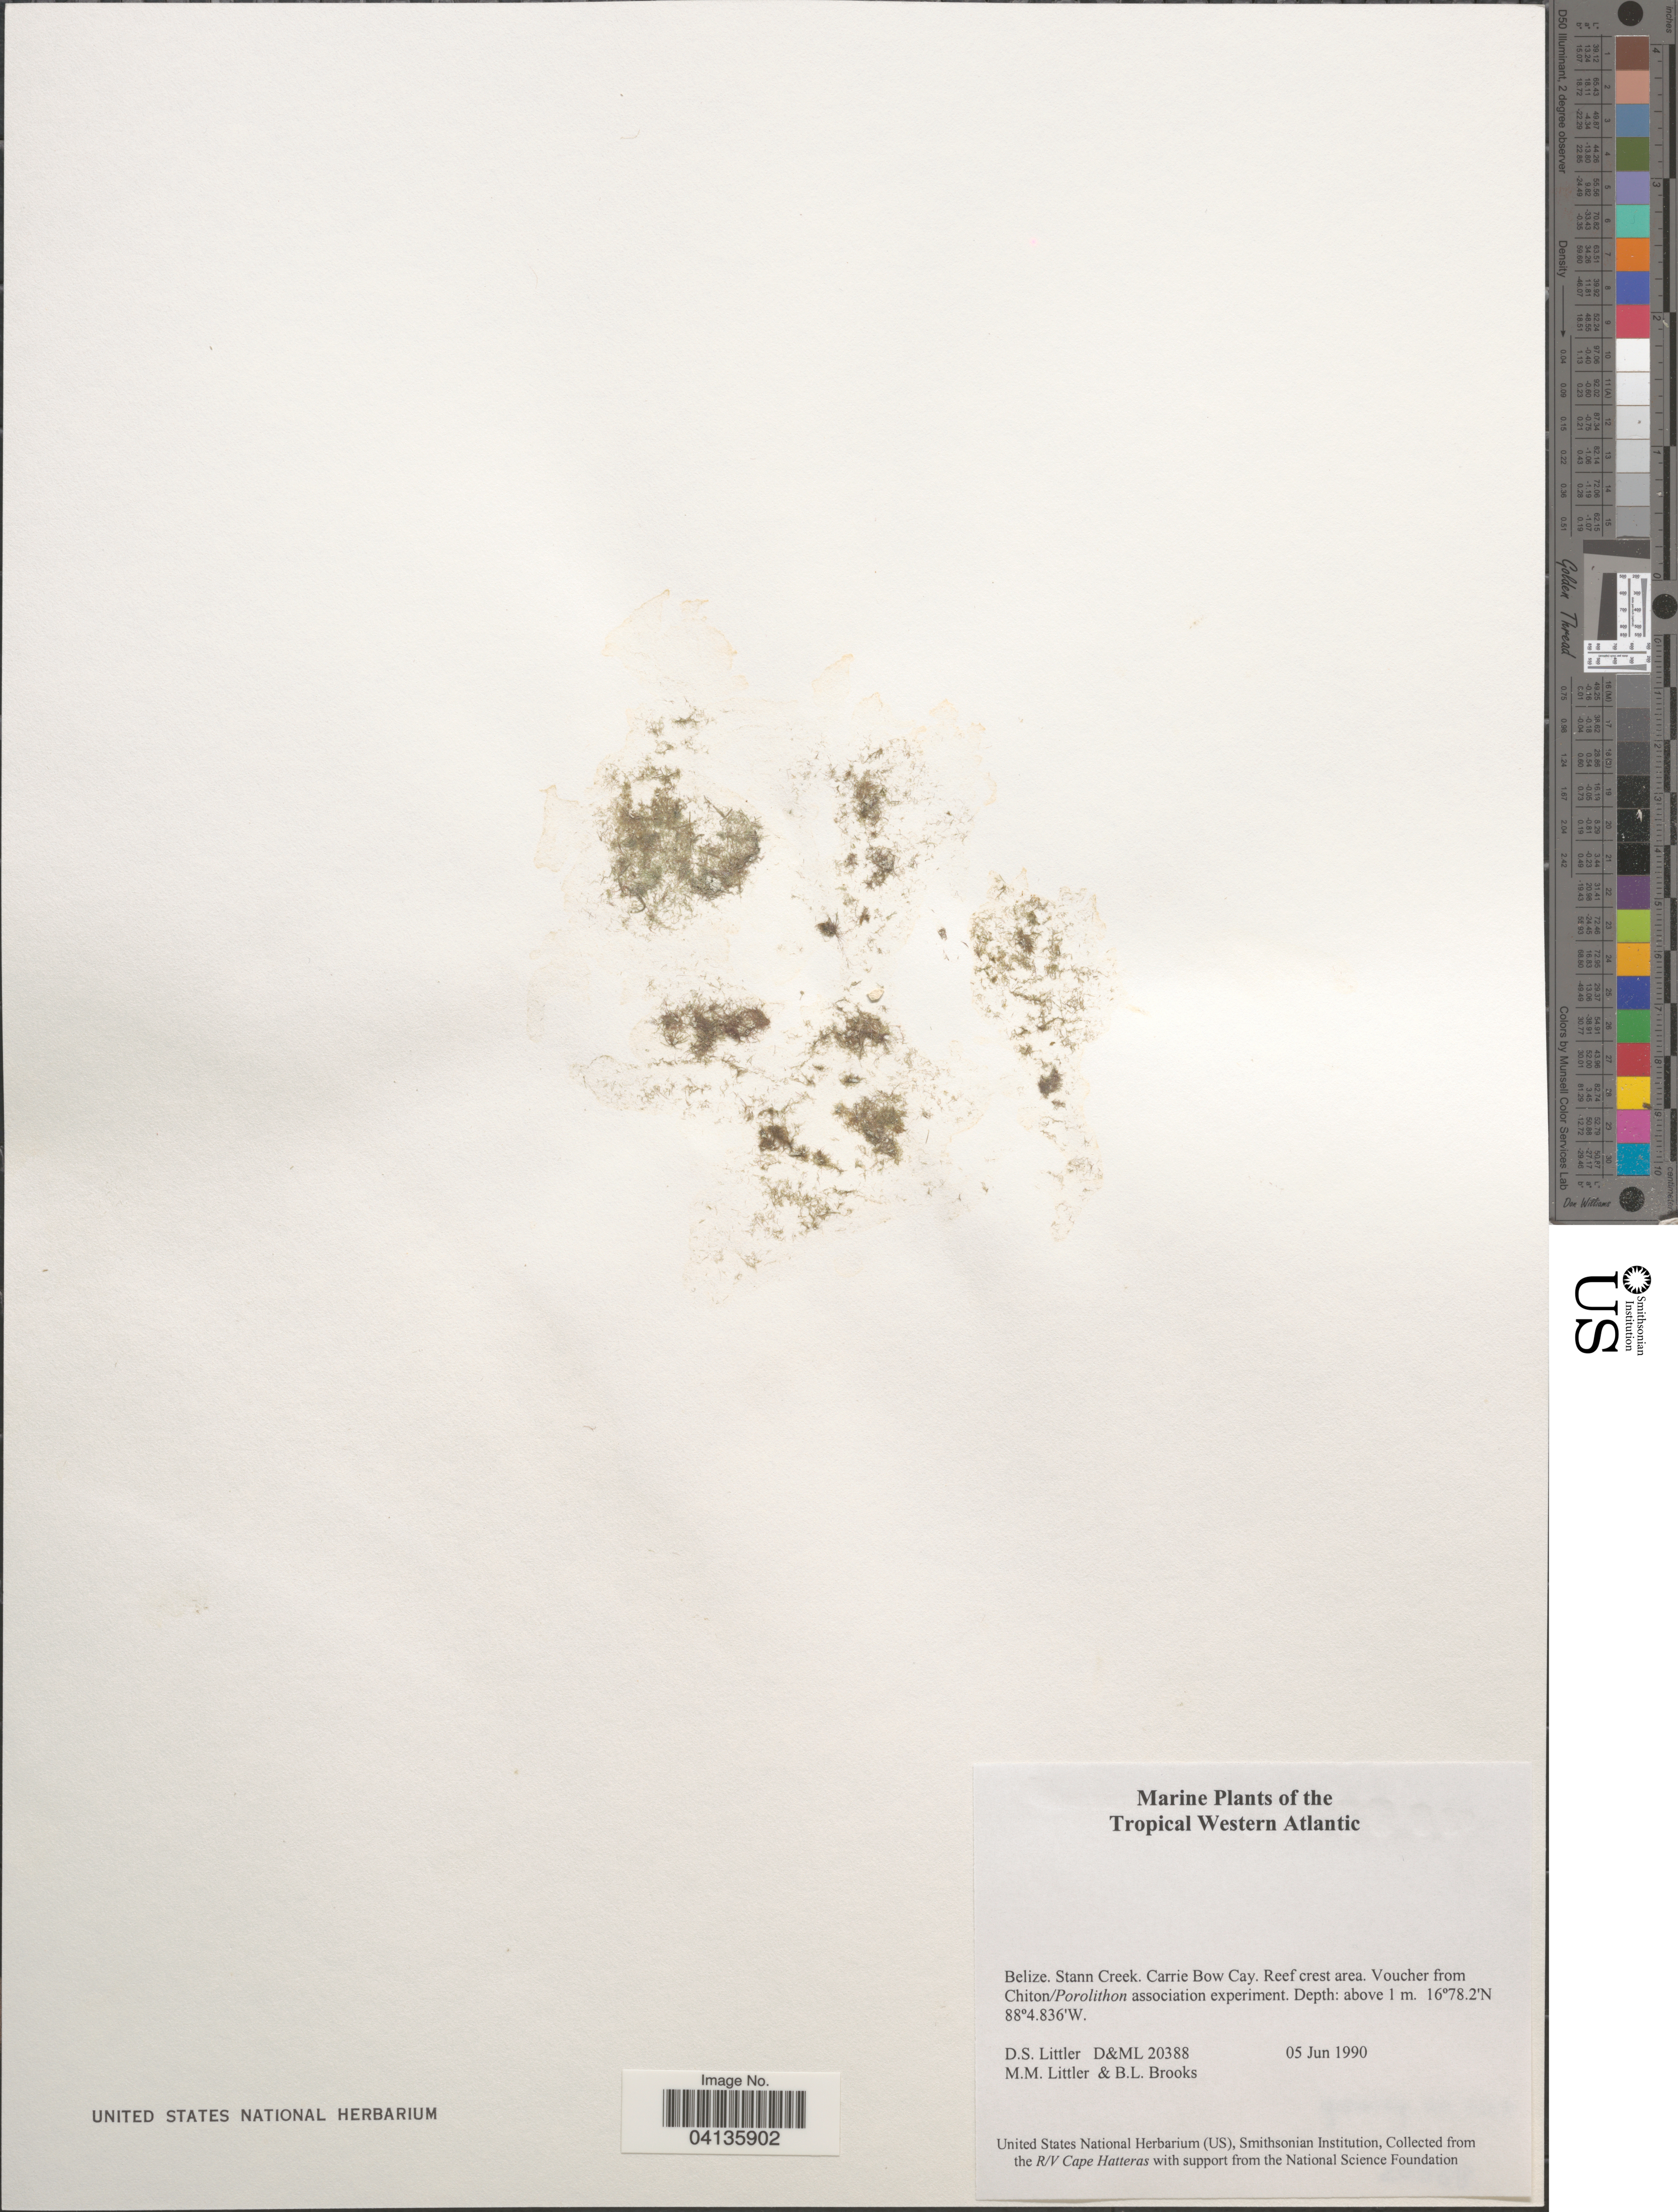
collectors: D. S. Littler & B. Brooks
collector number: D&ML 20388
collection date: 1990-06-05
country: Belize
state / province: Stann Creek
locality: The Tropical Western Atlantic. Carrie Bow Cay. Reef crest area.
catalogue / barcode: US 238747